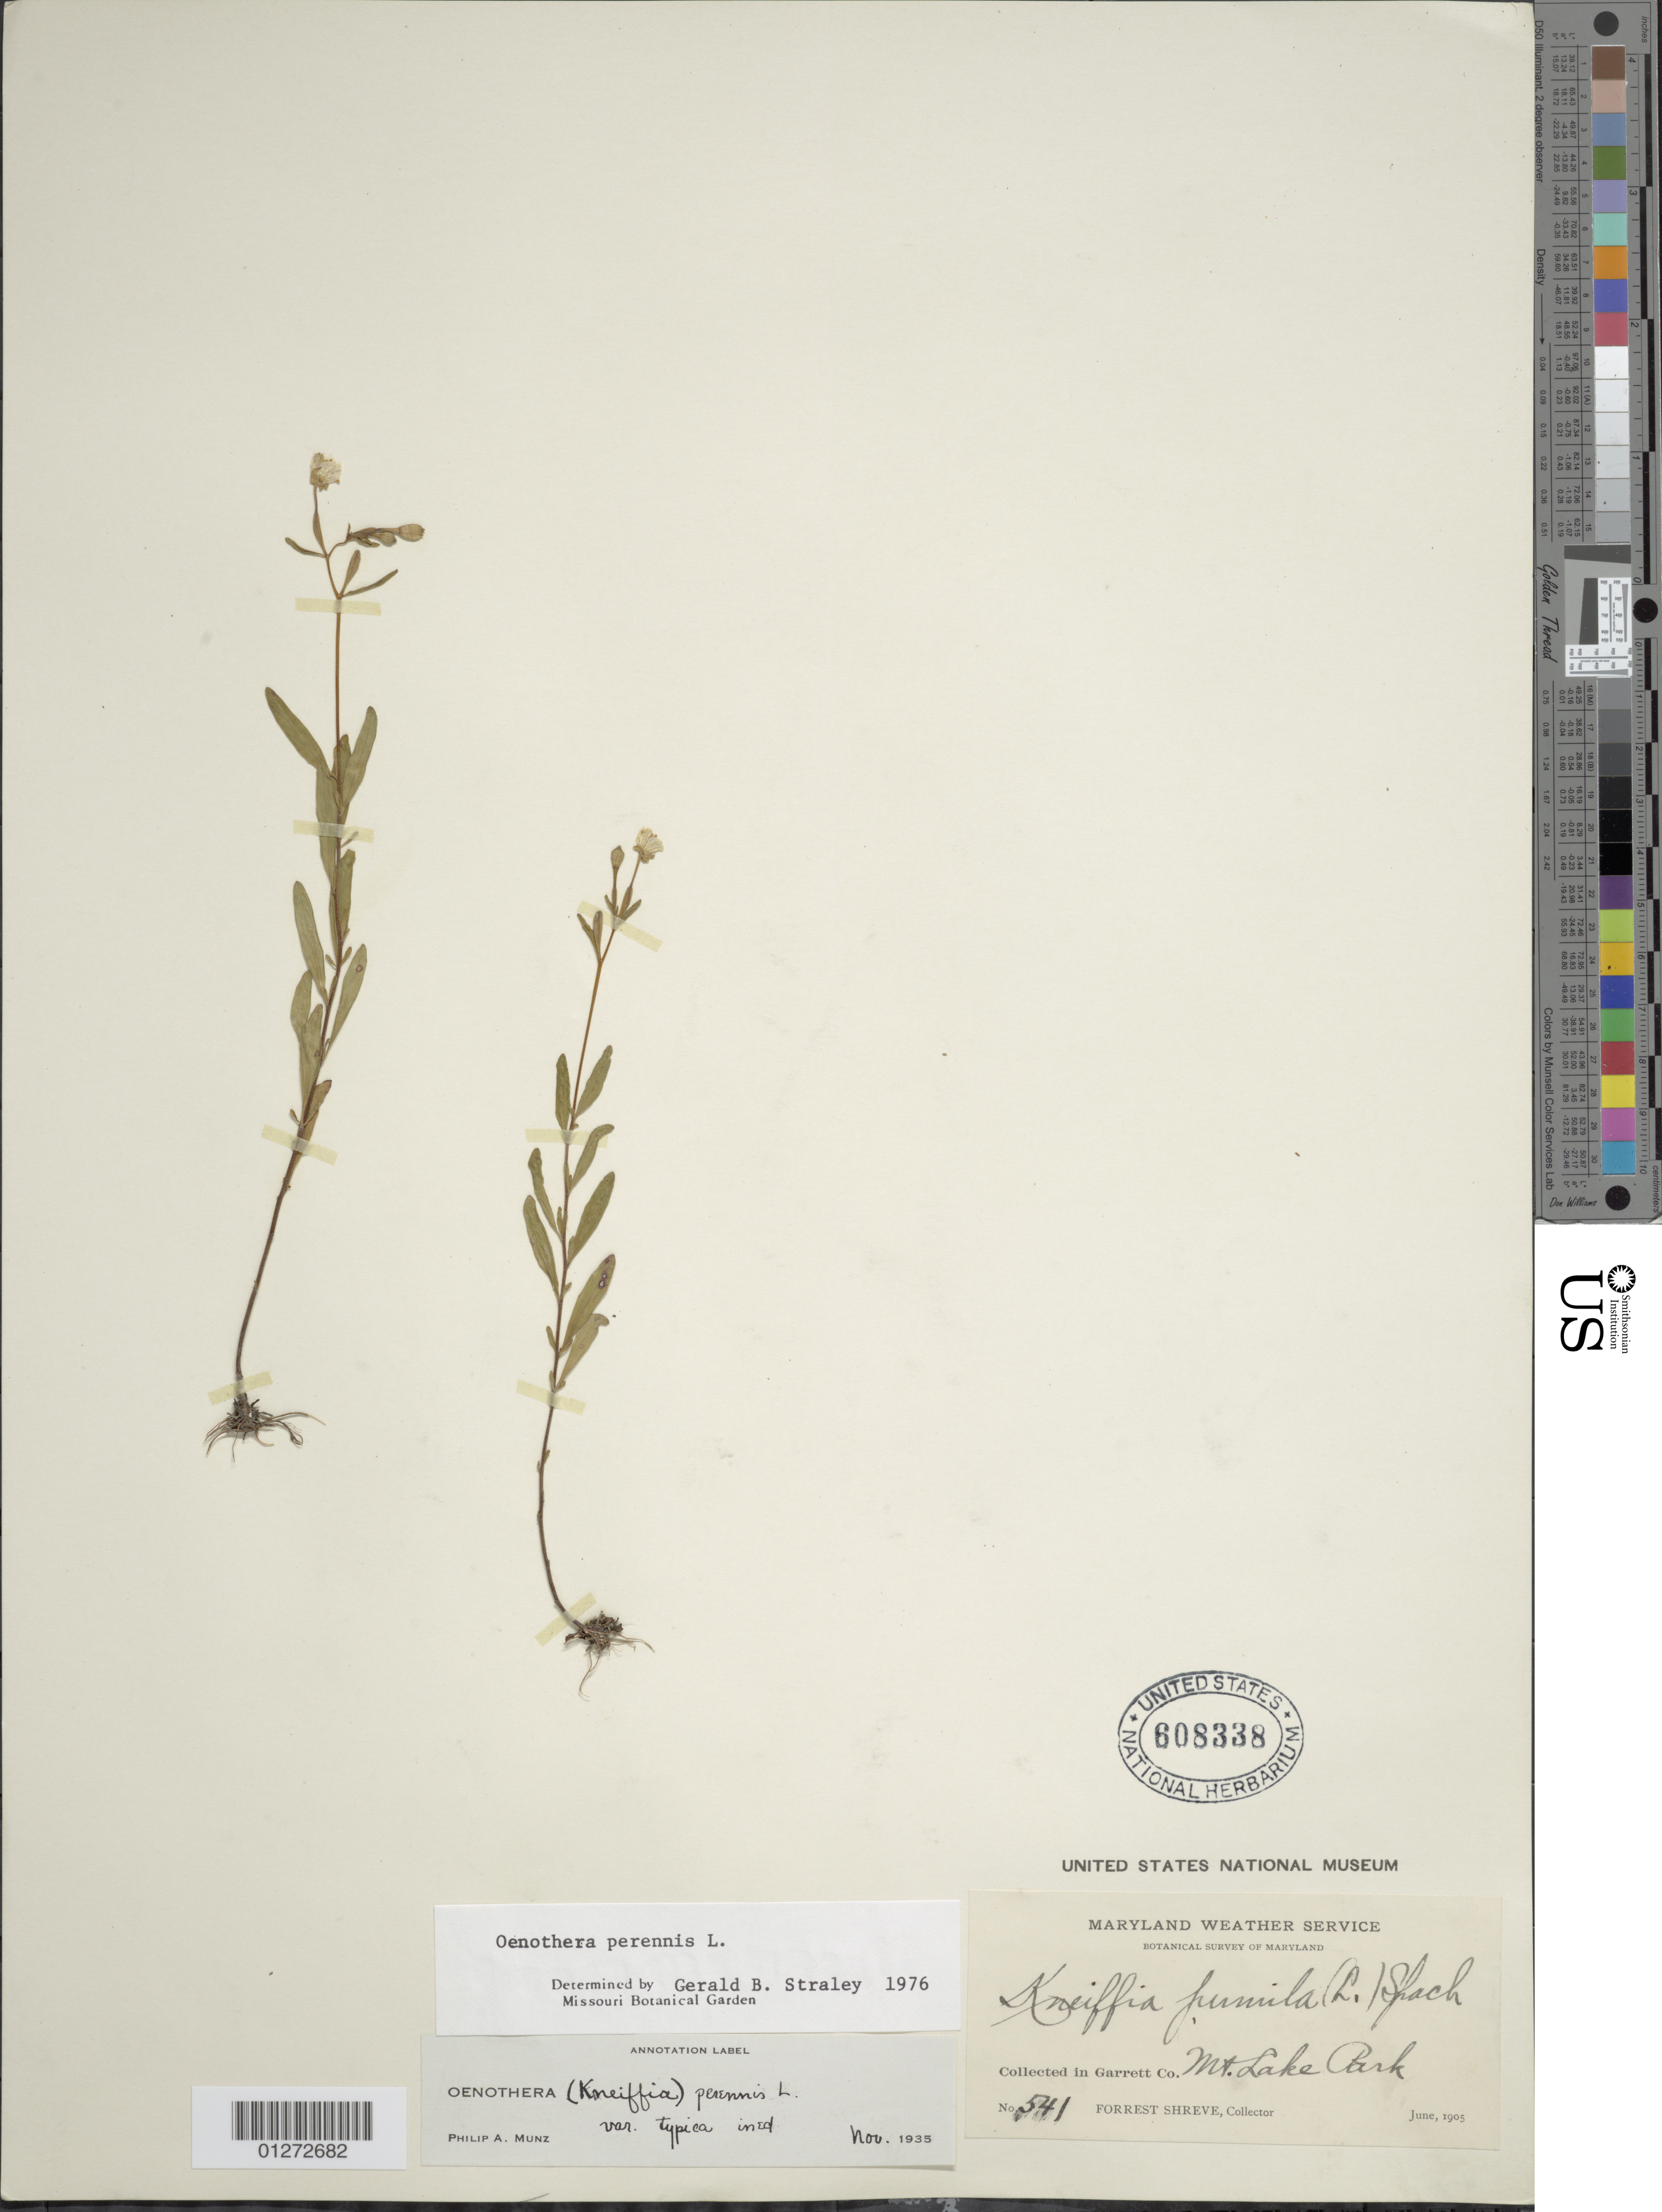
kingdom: Plantae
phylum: Tracheophyta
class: Magnoliopsida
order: Myrtales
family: Onagraceae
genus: Oenothera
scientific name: Oenothera perennis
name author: L.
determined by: Straley, G. B.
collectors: F. Shreve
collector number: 541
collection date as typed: June, 1905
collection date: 1905-06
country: United States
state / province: Maryland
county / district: Garrett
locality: Mt. Lake Park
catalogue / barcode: US 608338